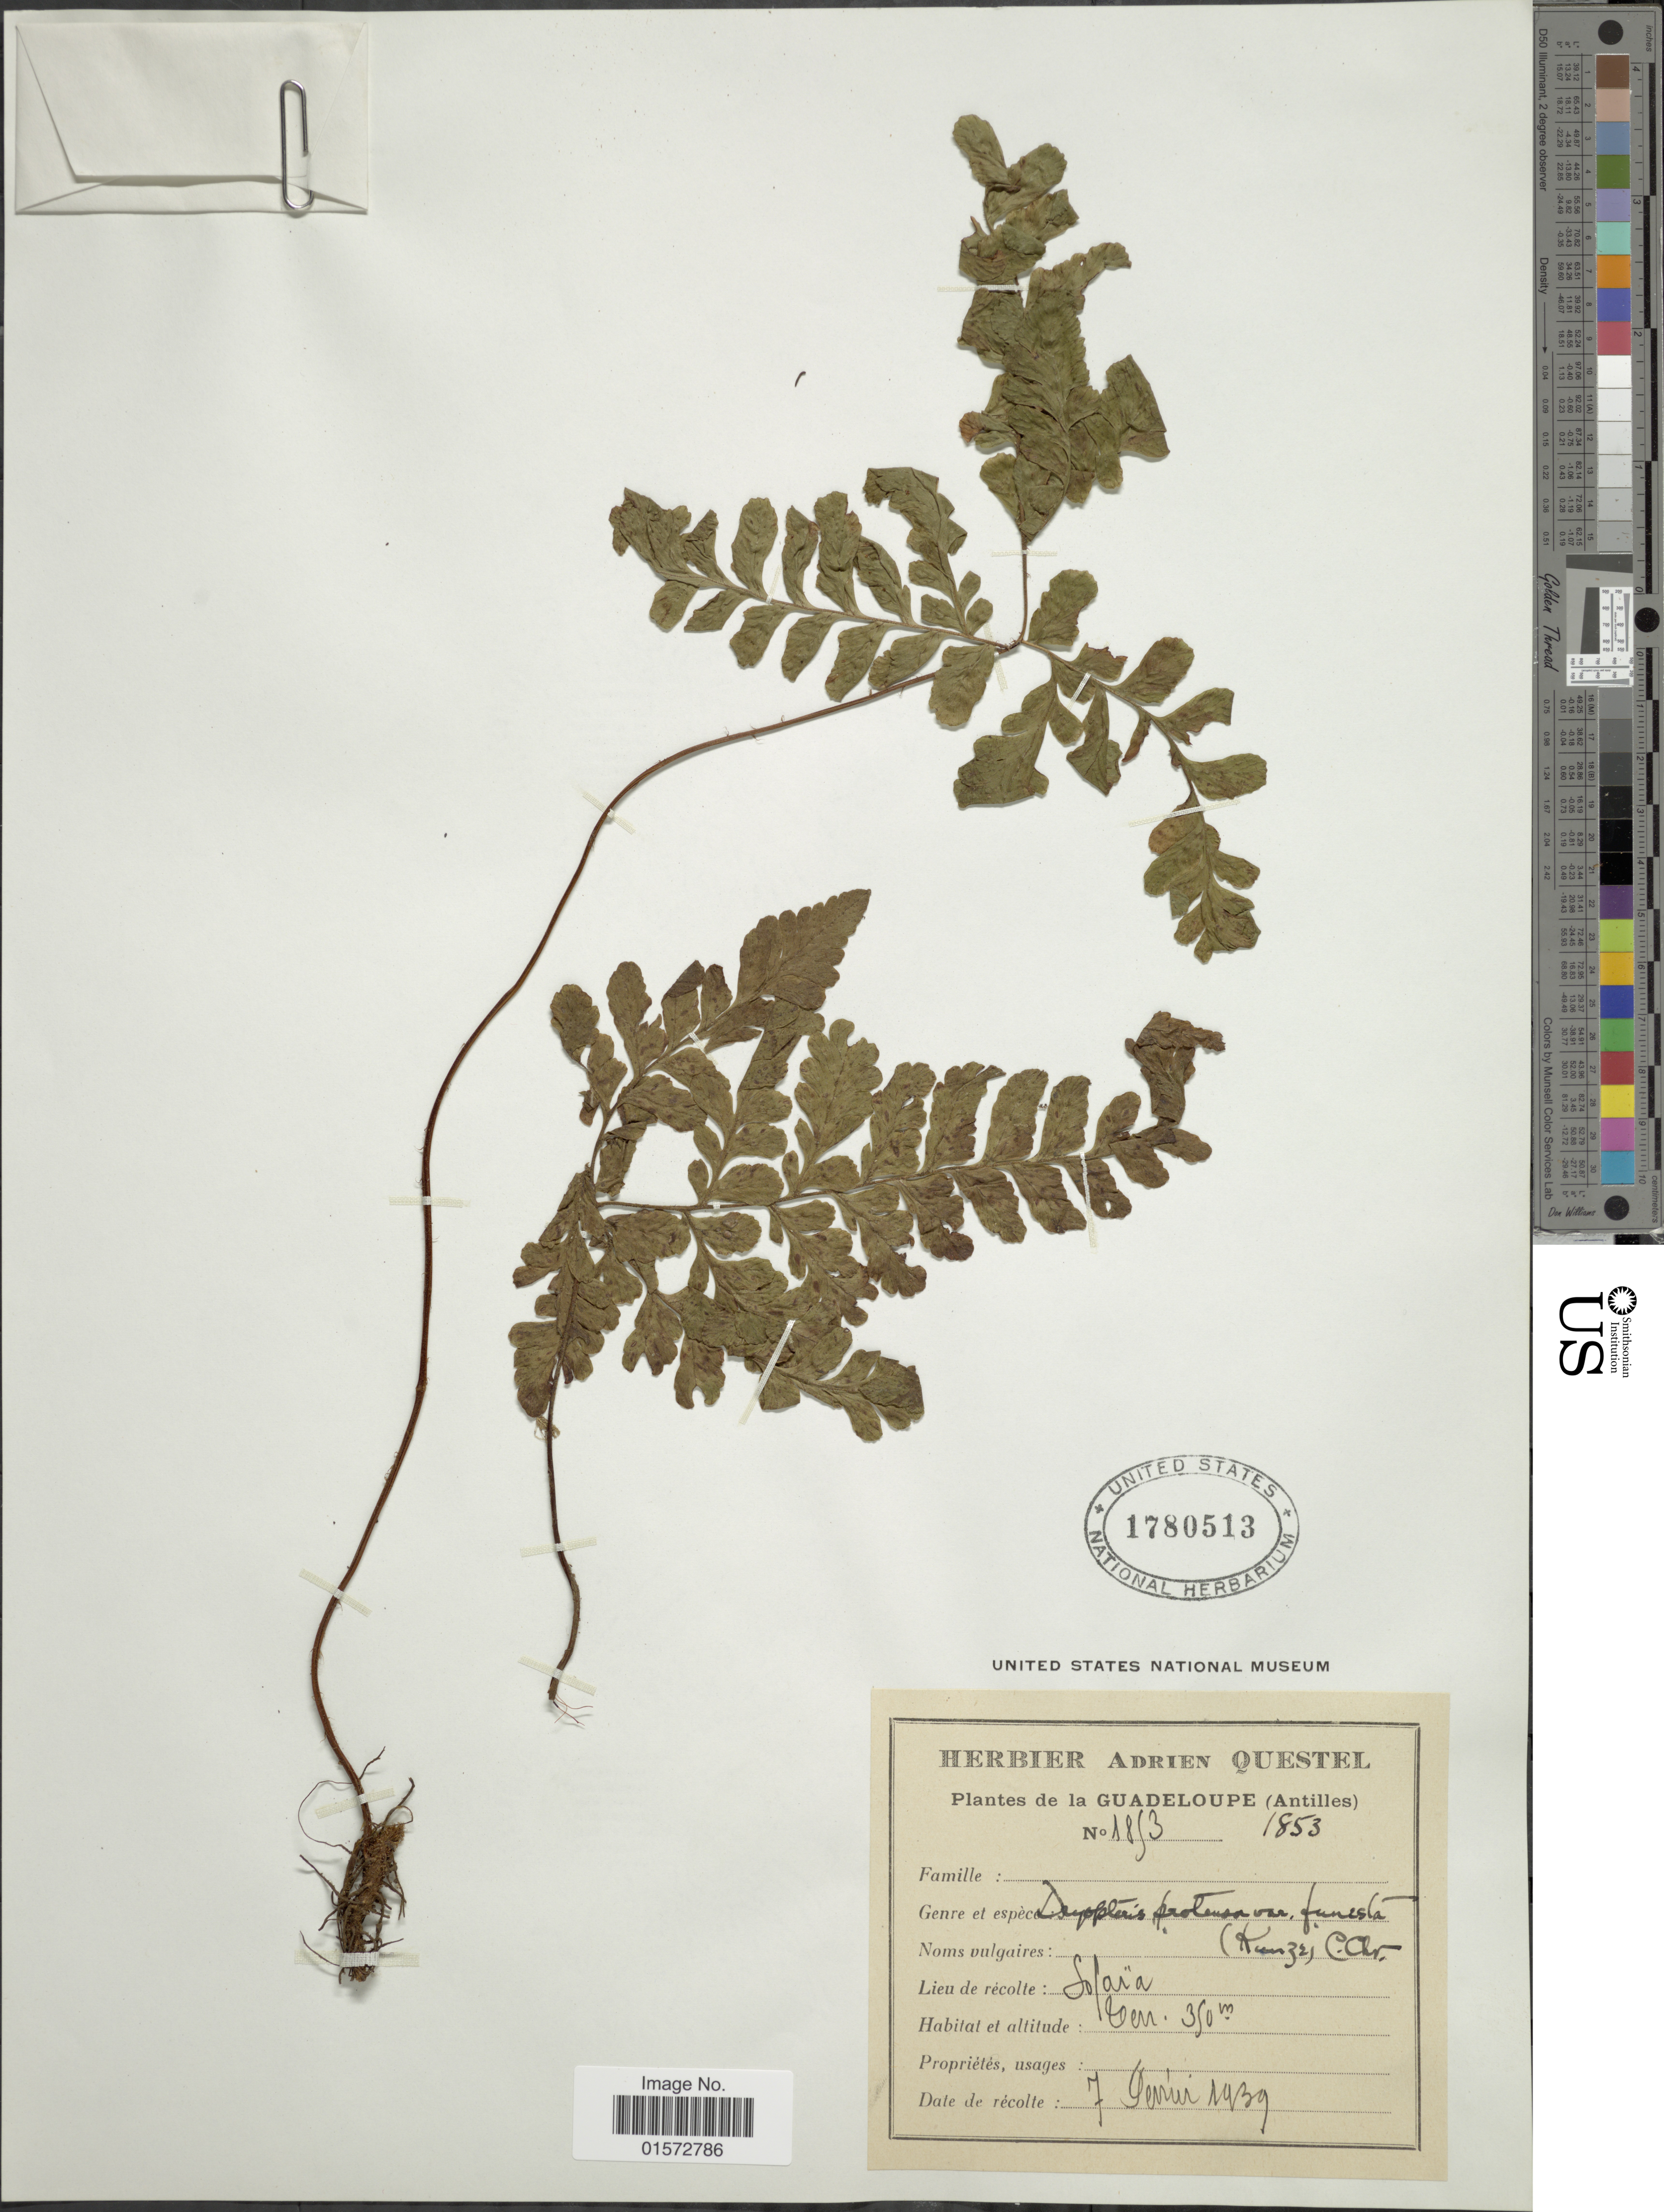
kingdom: Plantae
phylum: Tracheophyta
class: Polypodiopsida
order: Polypodiales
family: Tectariaceae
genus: Triplophyllum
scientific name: Triplophyllum funestum var. funestum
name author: (Kunze) Holttum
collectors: ex herb. A. Questal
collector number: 1853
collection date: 1939-02-07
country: Guadeloupe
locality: (Antilles), Sofara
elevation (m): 350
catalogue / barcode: US 1780513